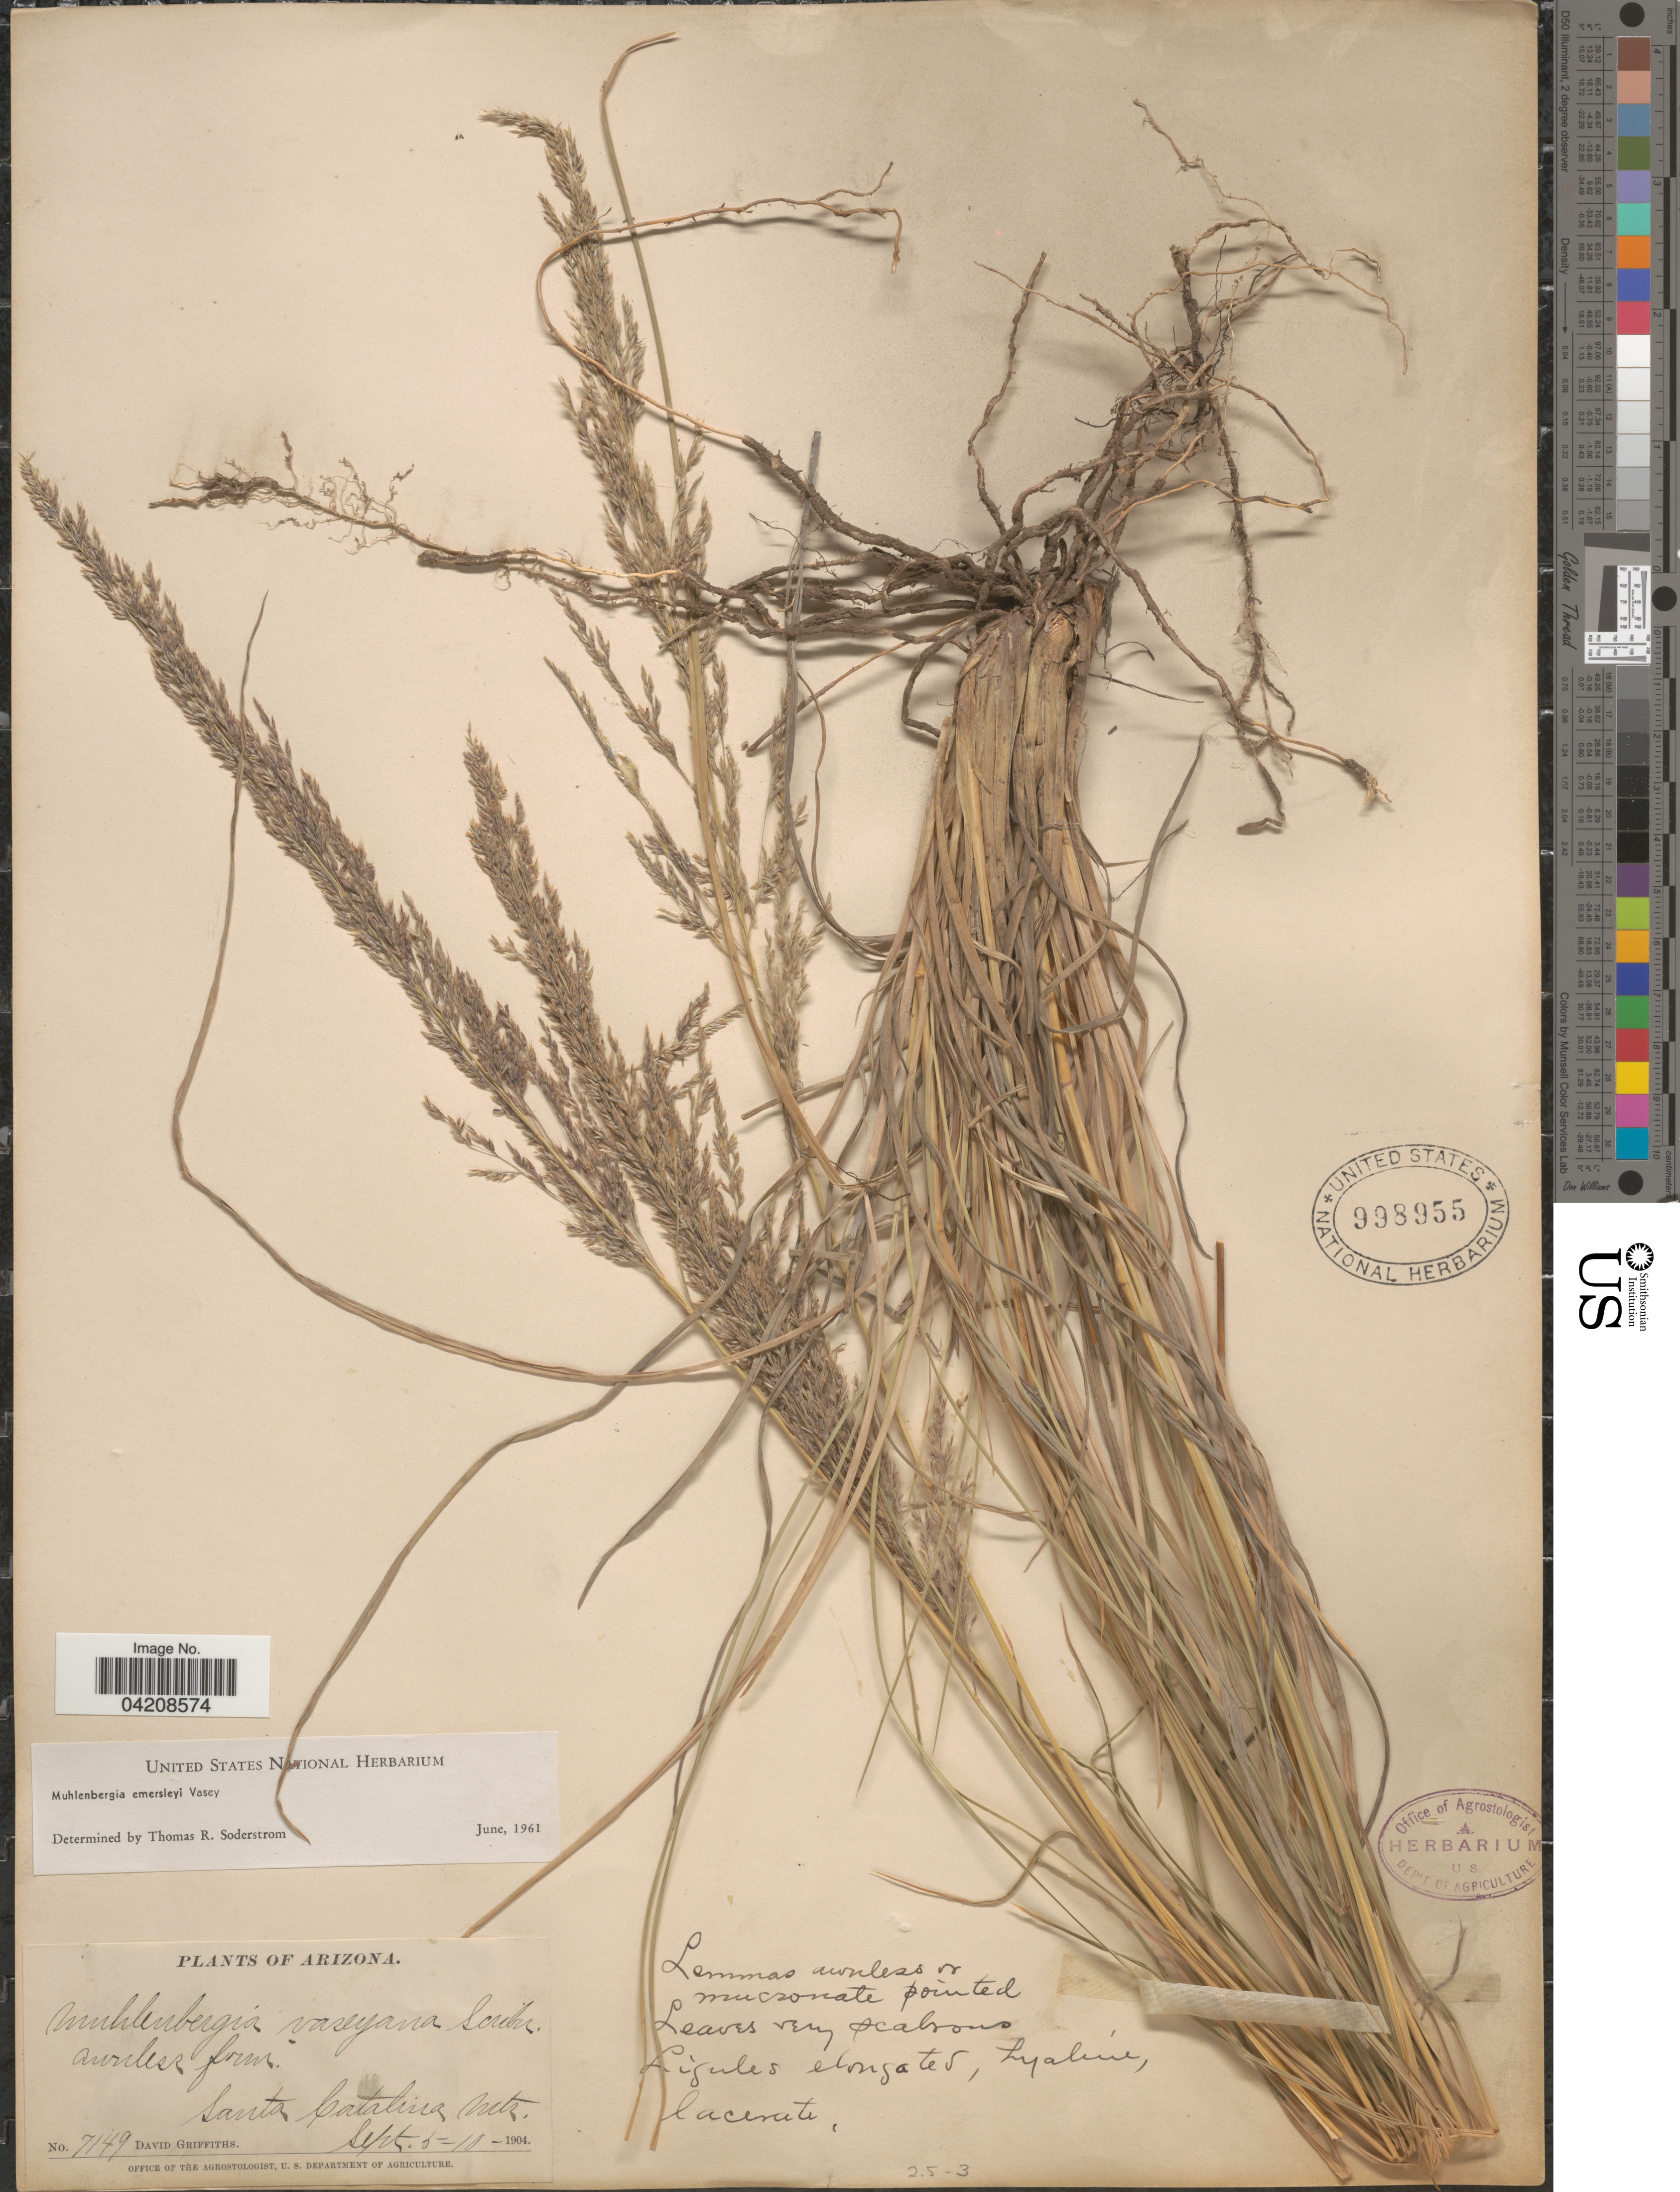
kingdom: Plantae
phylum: Tracheophyta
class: Liliopsida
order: Poales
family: Poaceae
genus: Muhlenbergia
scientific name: Muhlenbergia emersleyi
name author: Vasey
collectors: D. Griffiths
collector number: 7149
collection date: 1904-09-05/1904-09-10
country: United States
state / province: Arizona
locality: Santa Catalina Mts.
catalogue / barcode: US 998955